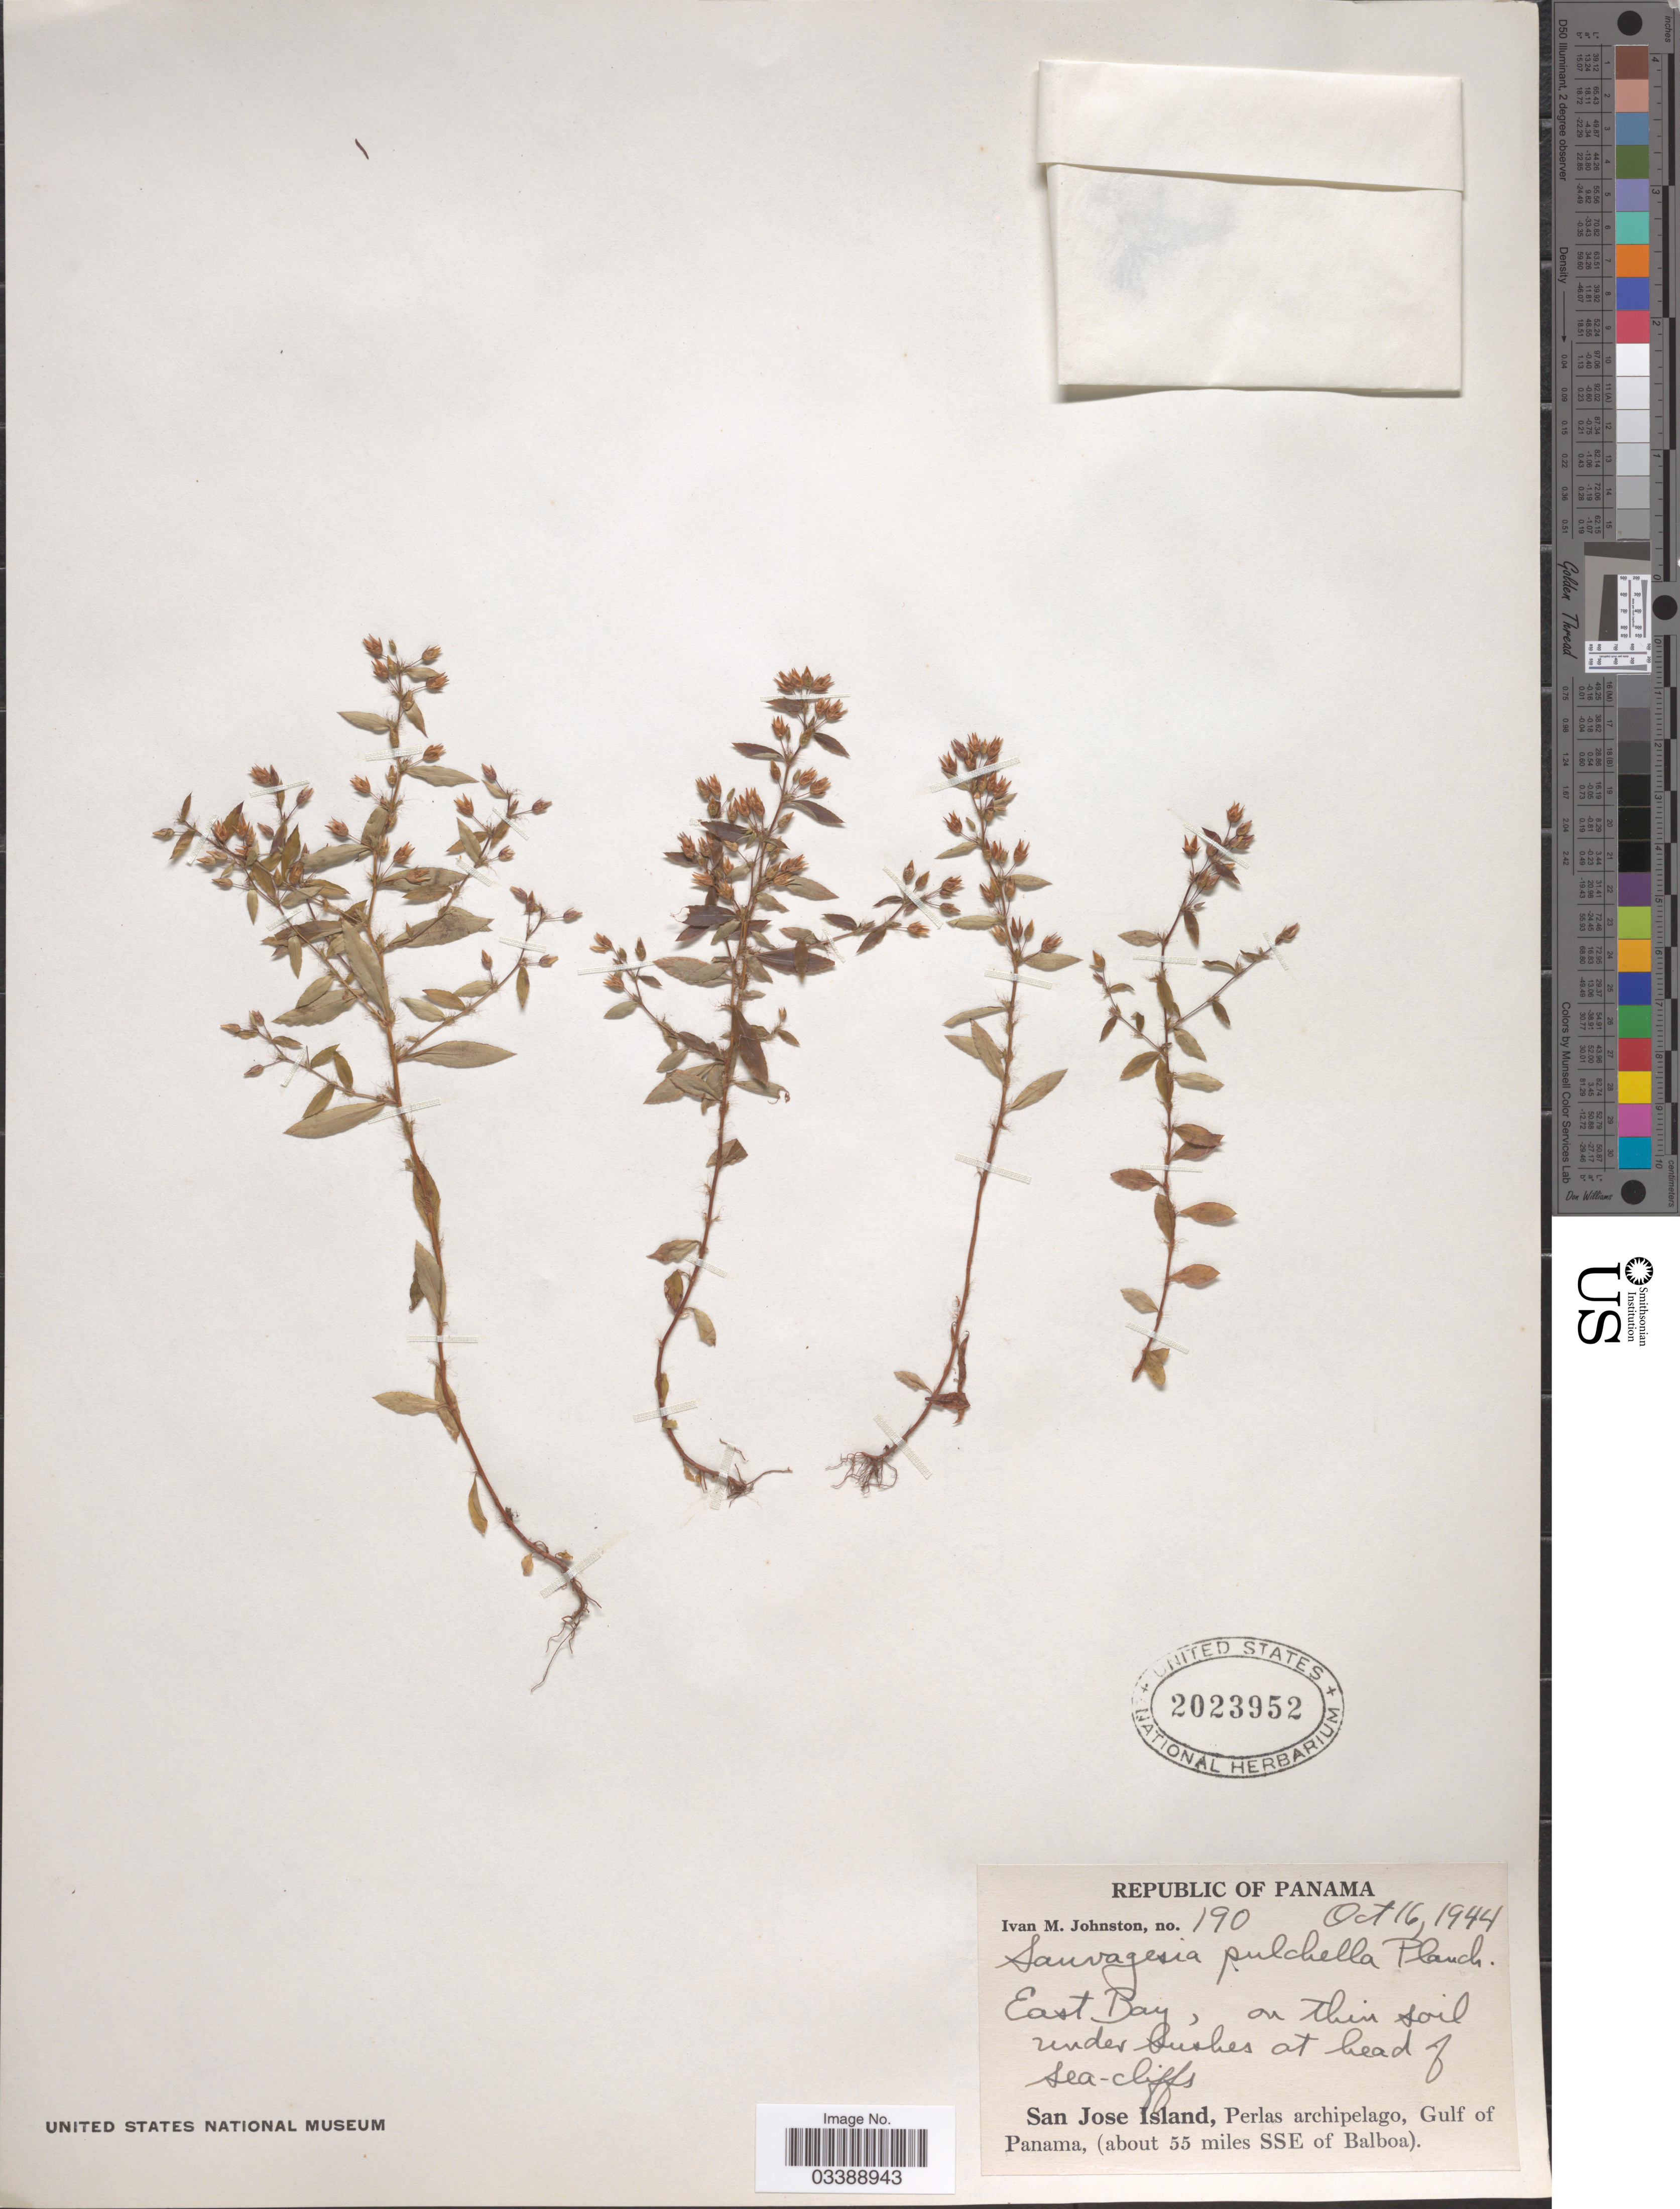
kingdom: Plantae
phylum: Tracheophyta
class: Magnoliopsida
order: Malpighiales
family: Ochnaceae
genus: Sauvagesia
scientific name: Sauvagesia pulchella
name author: Planch.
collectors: I.M. Johnston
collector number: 190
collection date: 1944-10-16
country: Panama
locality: East Bay, at head of sea-cliffs. San Jose Island, Perlas archipelago, Gulf of Panama, (about 55 miles SSE of Balboa).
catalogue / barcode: US 2023952